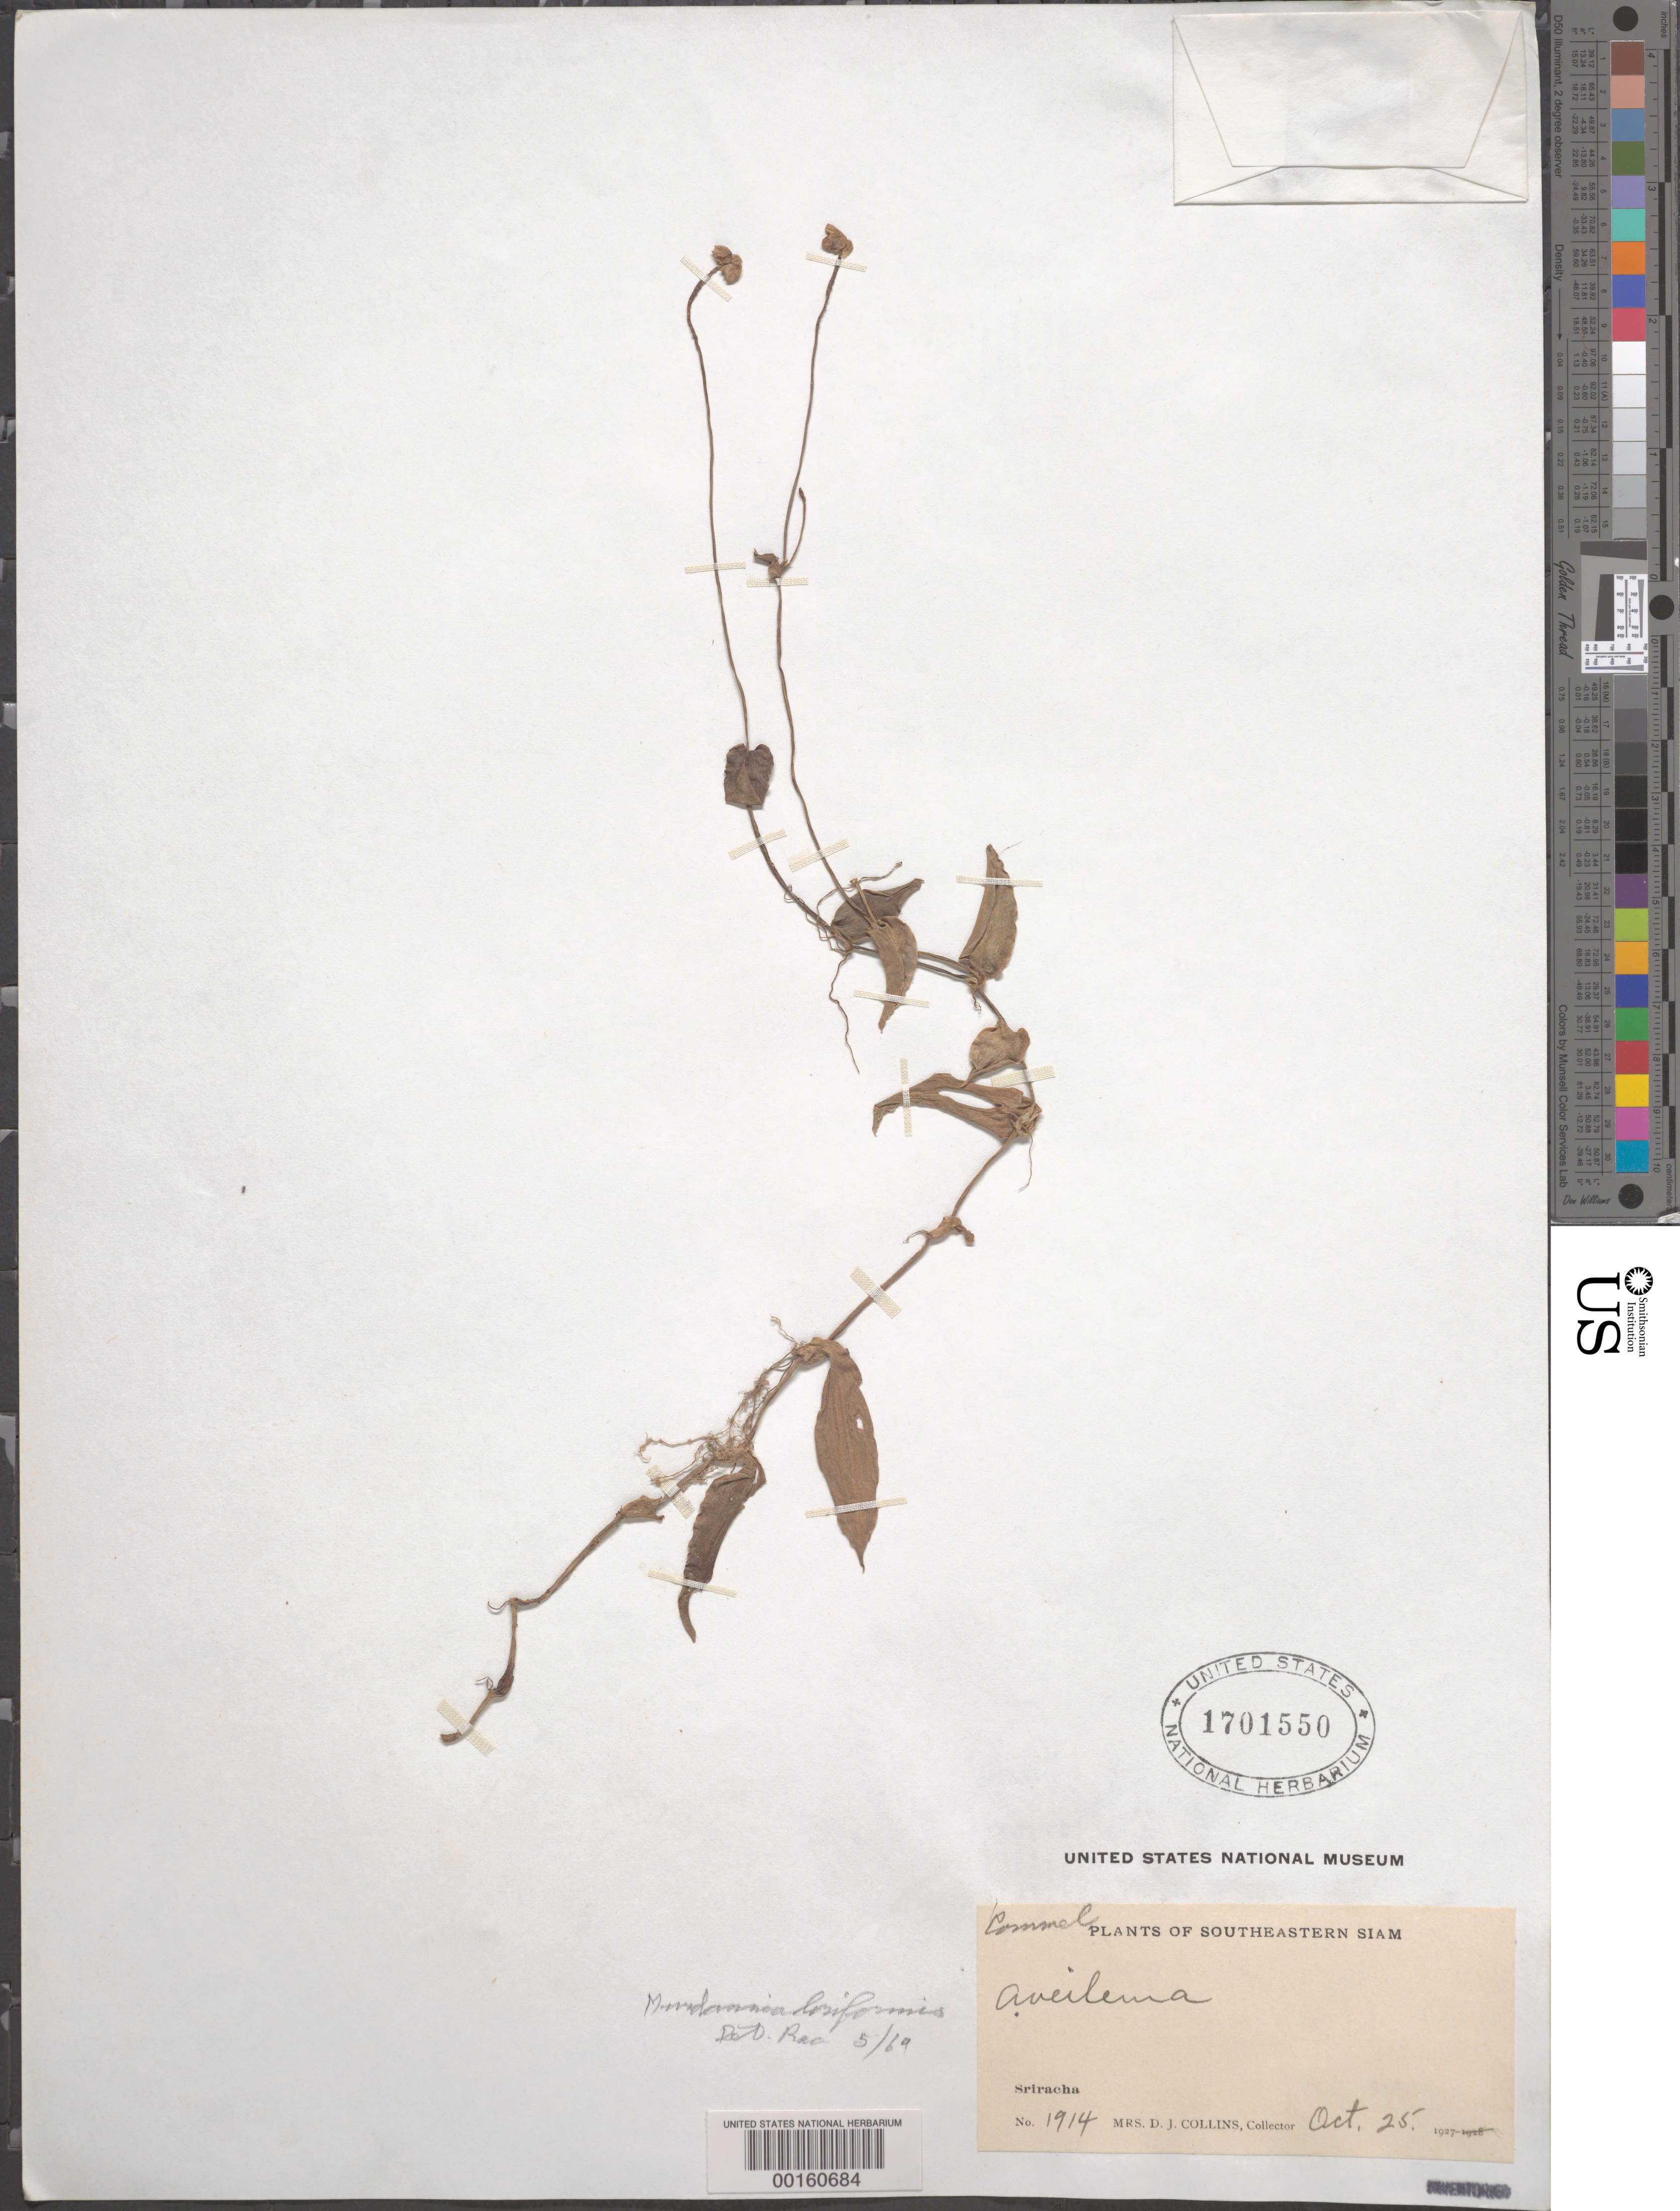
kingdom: Plantae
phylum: Tracheophyta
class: Liliopsida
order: Commelinales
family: Commelinaceae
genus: Murdannia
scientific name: Murdannia loriformis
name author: (Hassk.) R.S. Rao & Kammathy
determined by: Rao, R. S.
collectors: Mrs. D. J. Collins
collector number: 1914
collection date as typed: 25 Oct 1927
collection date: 1927-10-25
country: Thailand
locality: Sriracha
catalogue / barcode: US 1701550